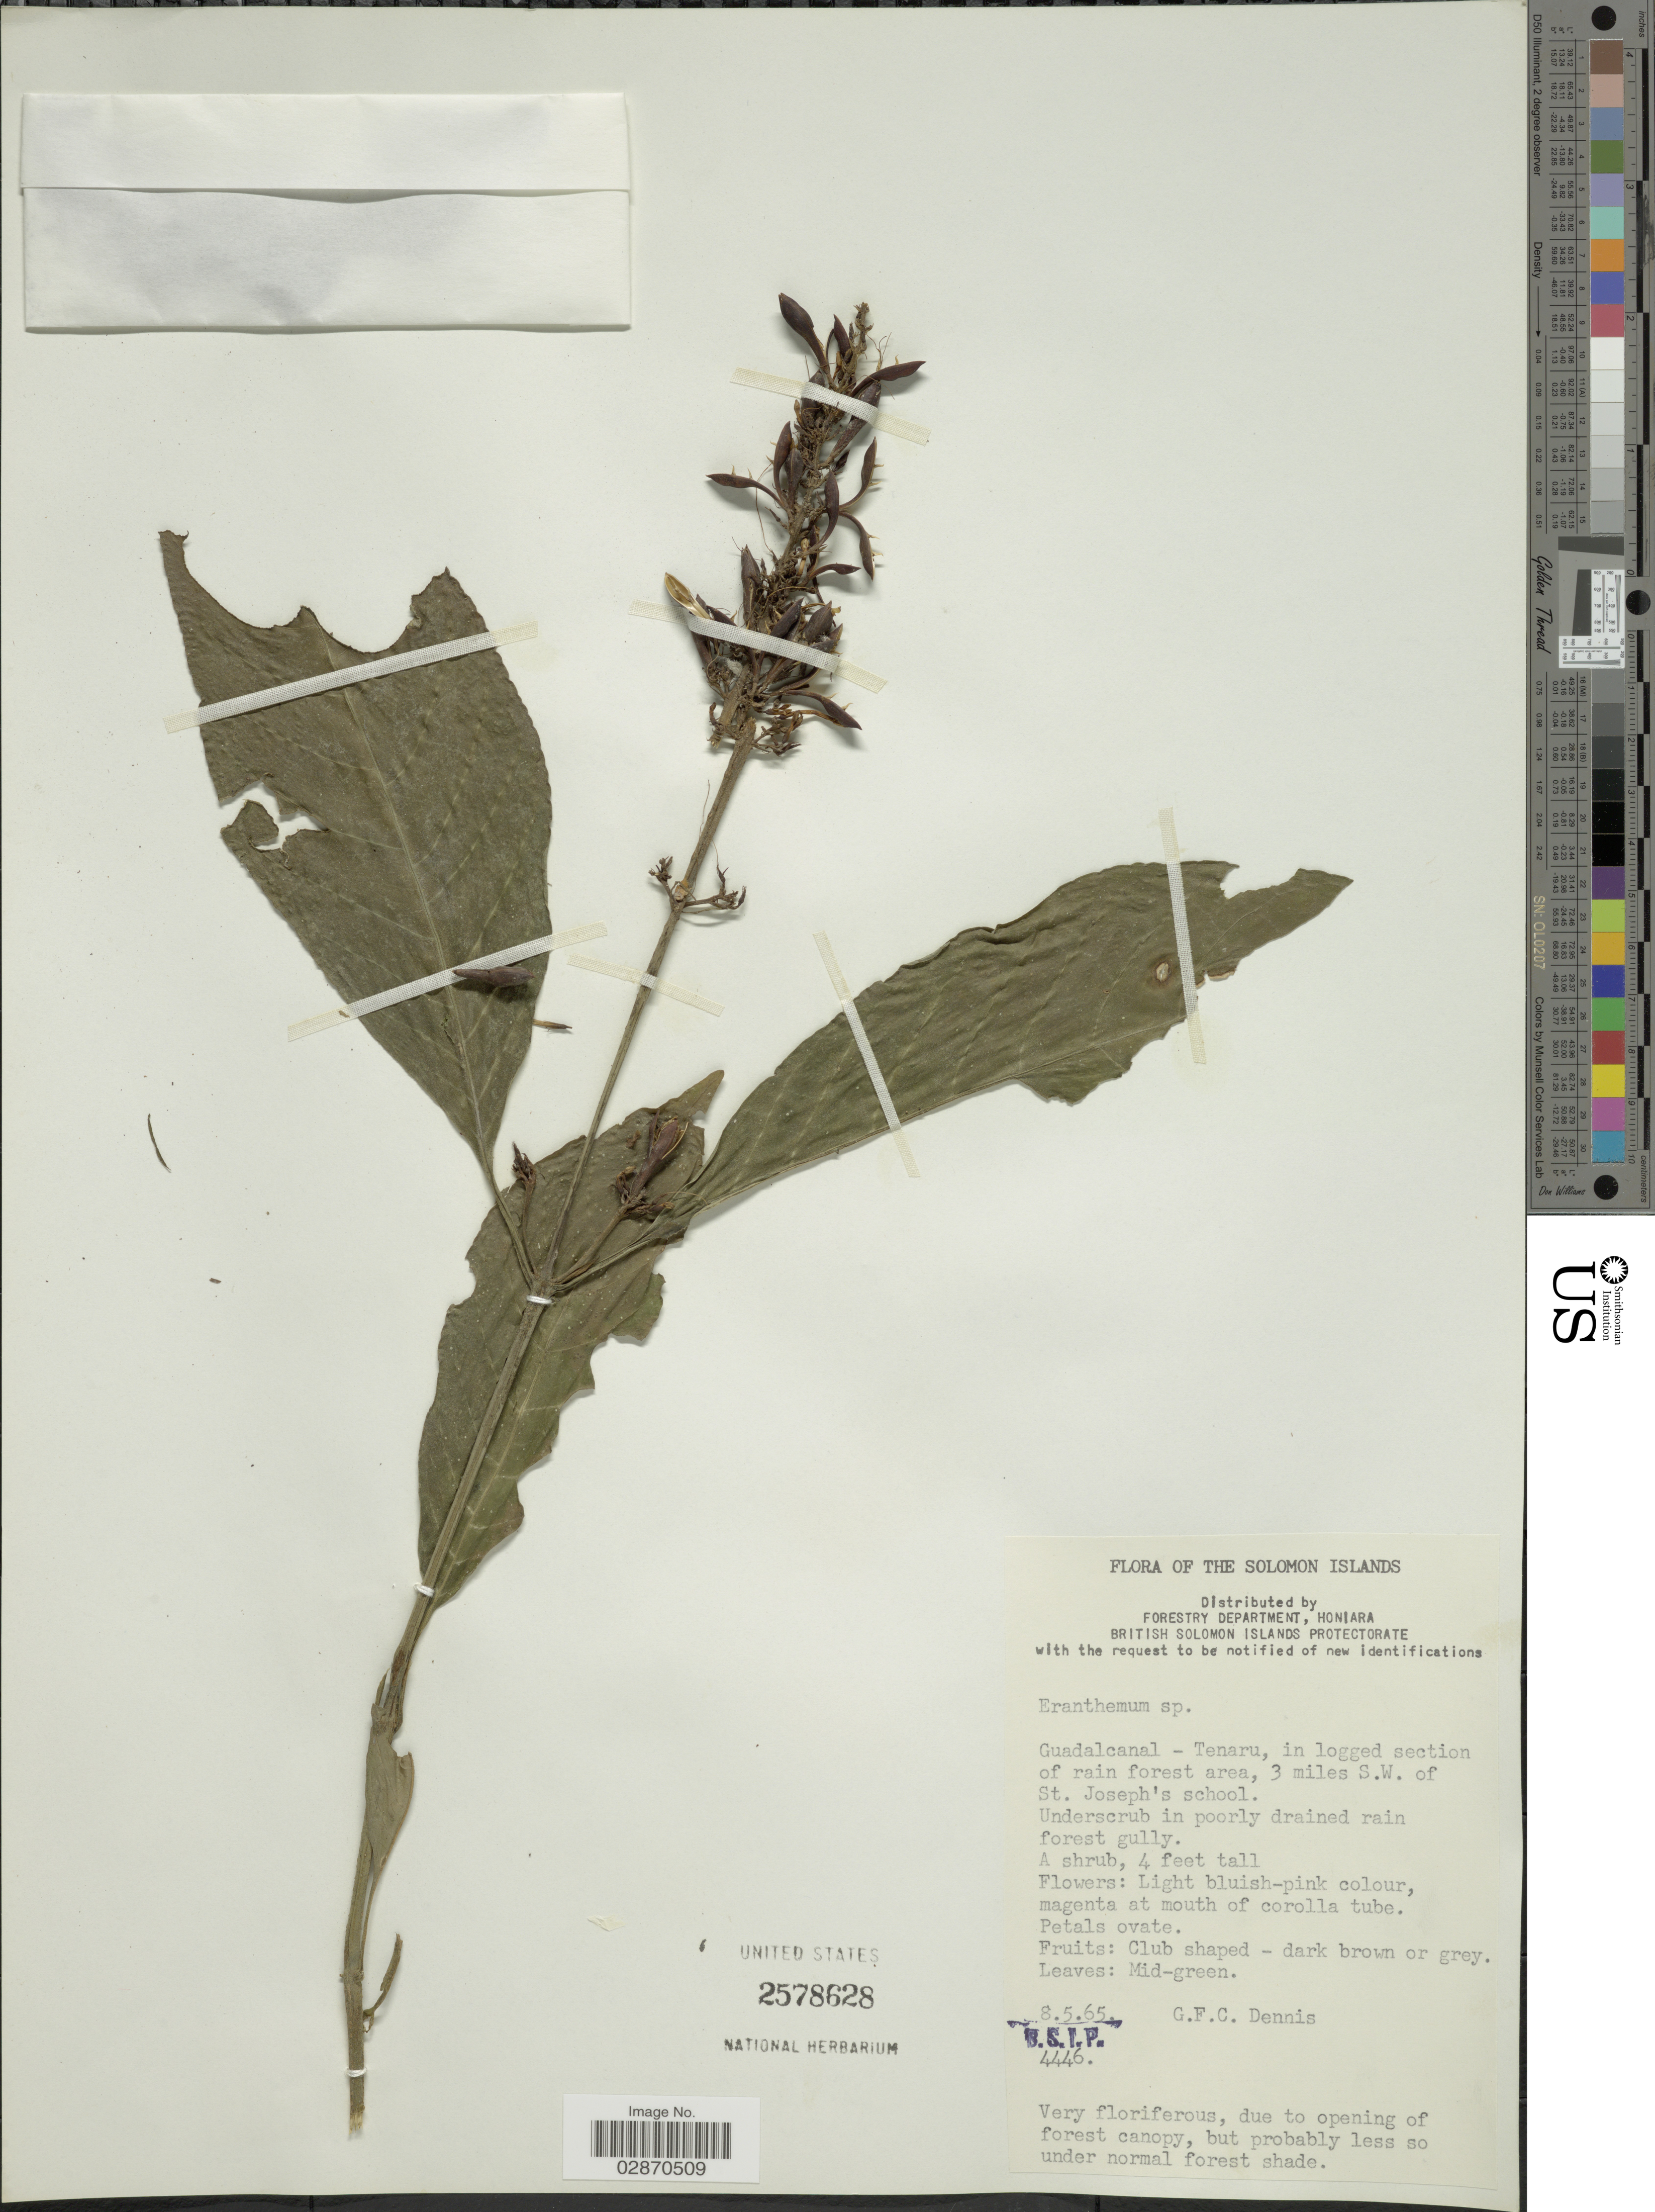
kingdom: Plantae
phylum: Tracheophyta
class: Magnoliopsida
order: Lamiales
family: Acanthaceae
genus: Pseuderanthemum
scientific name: Pseuderanthemum sp.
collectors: G. Dennis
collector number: B.S.I.P. 4446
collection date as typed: Transcribed d/m/y: 8/5/65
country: Solomon Islands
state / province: Solomon Islands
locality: Guadalcanal - Tenaru, in logged section of rain forest area, 3 miles S.W. of St. Joseph's school.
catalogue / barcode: US 2578628